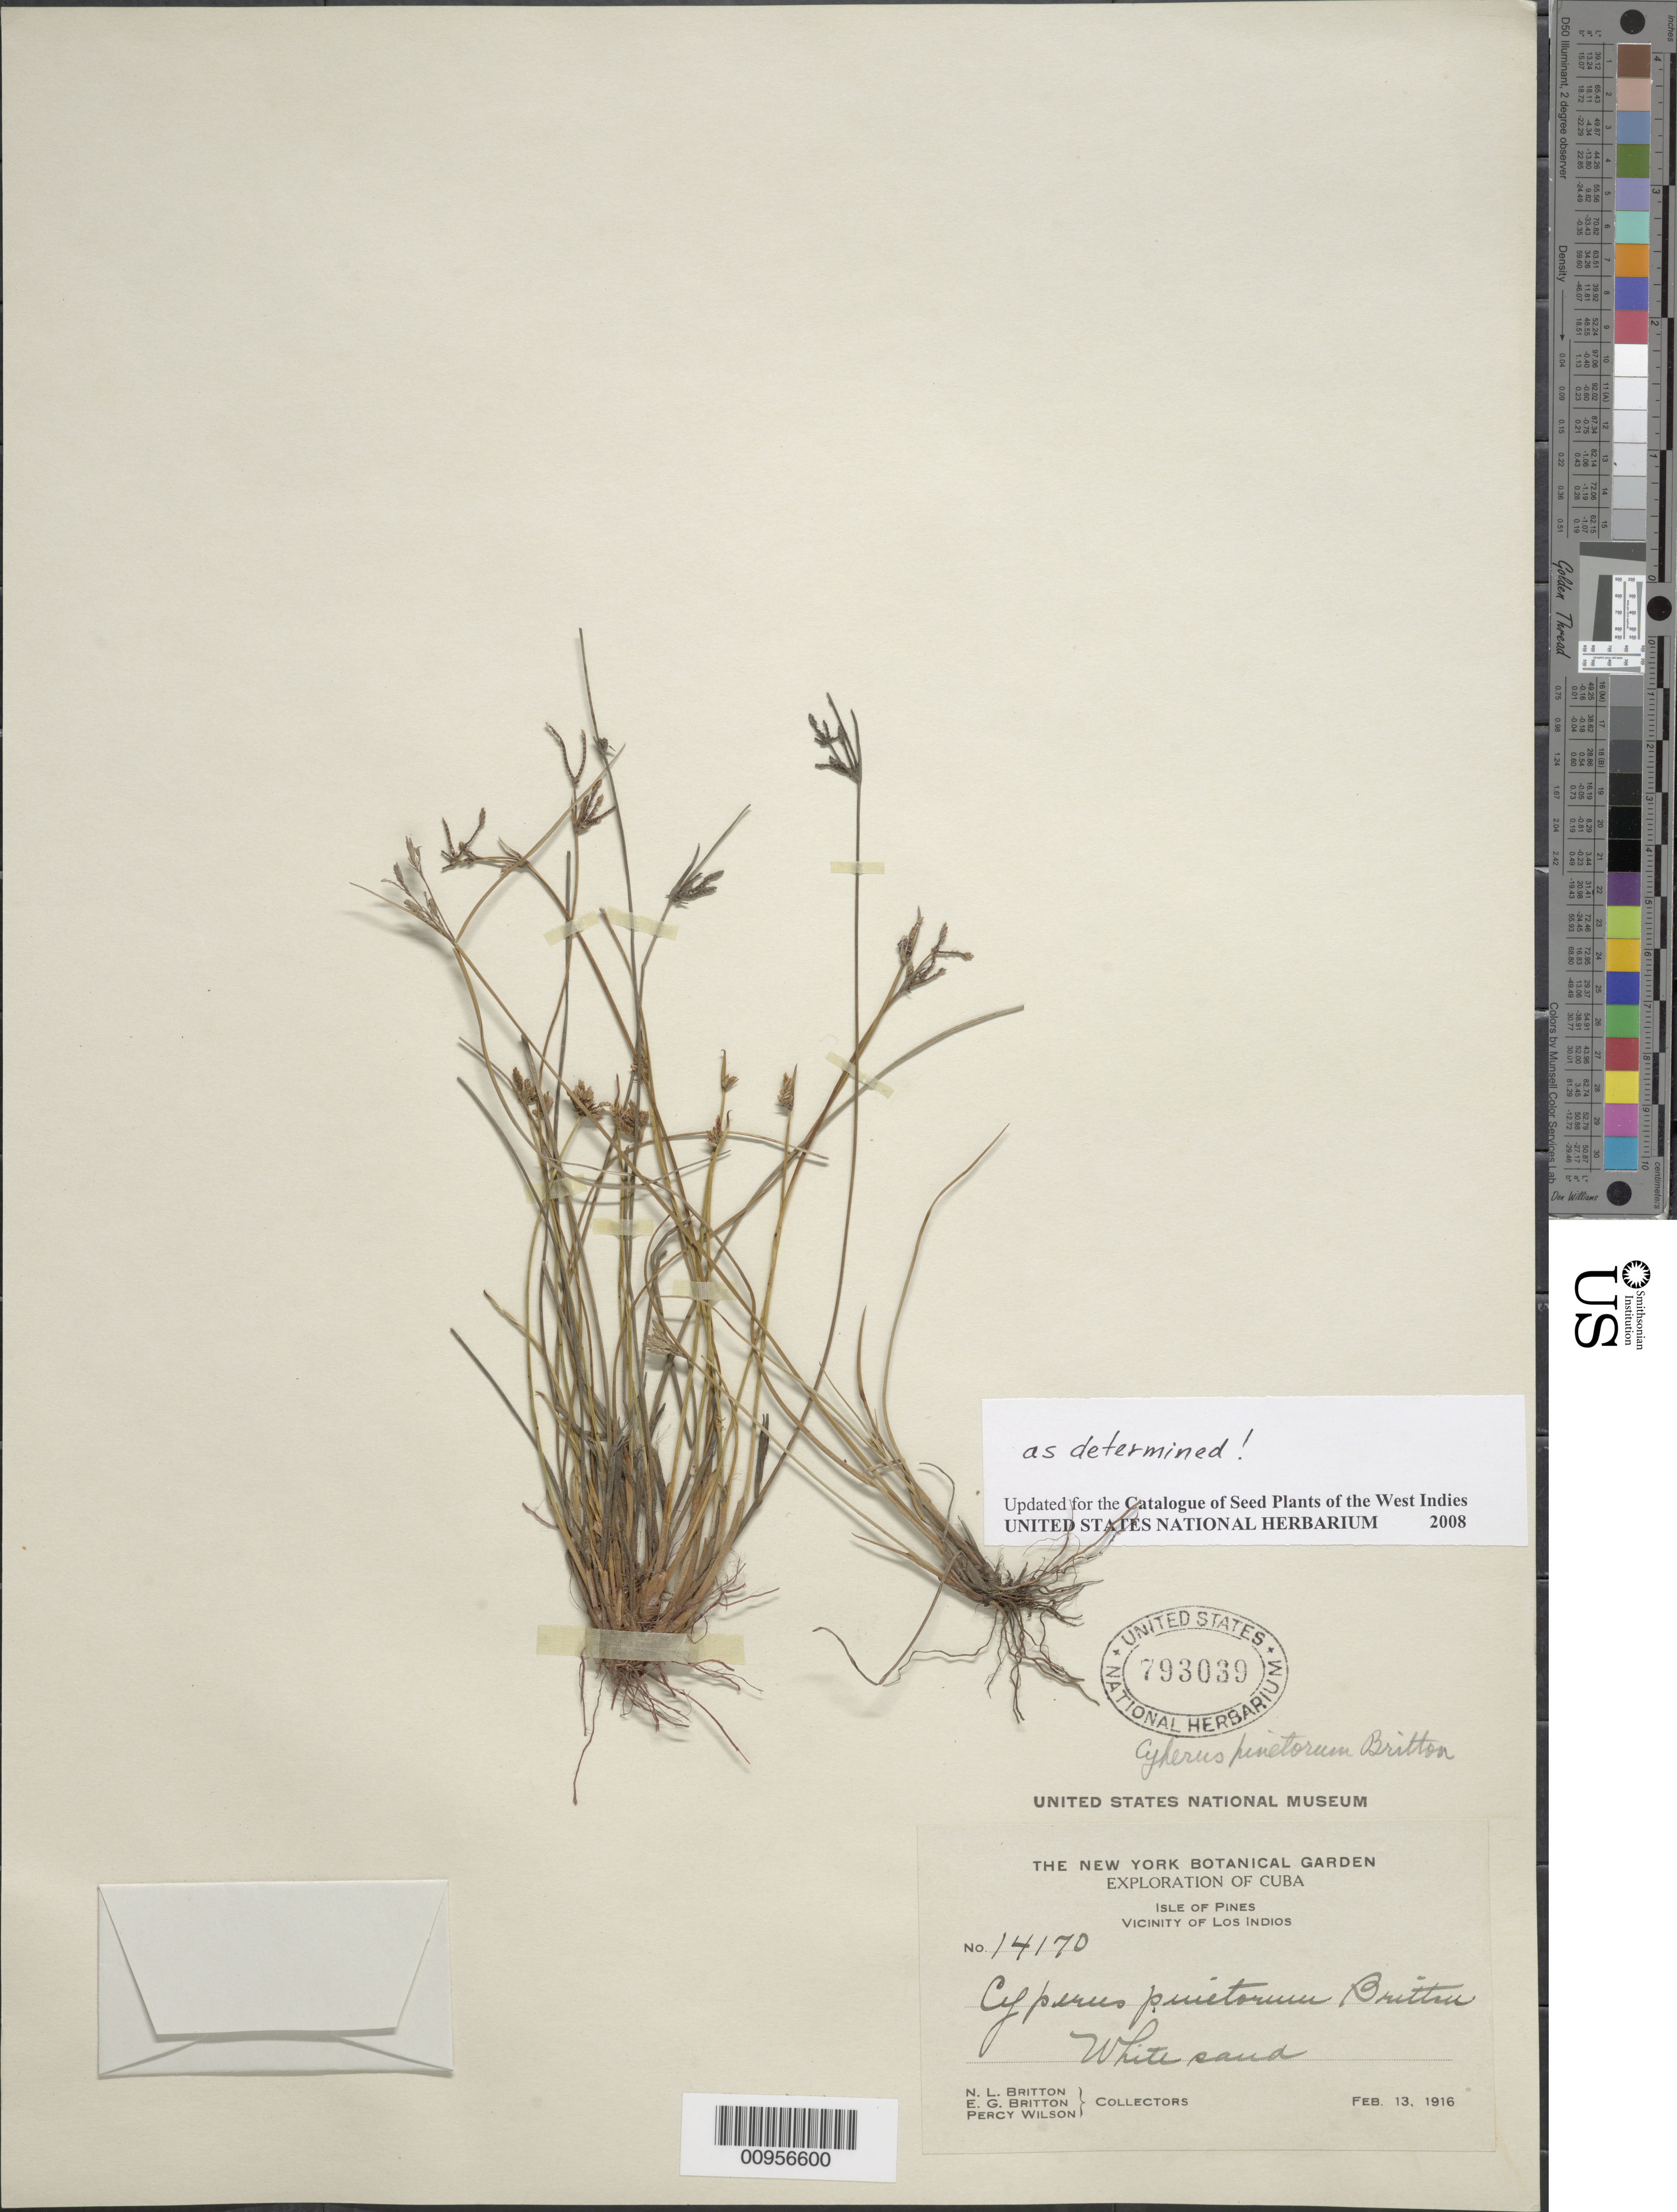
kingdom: Plantae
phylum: Tracheophyta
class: Liliopsida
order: Poales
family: Cyperaceae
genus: Cyperus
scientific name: Cyperus pinetorum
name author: Britton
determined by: Strong, M. T., (US), Smithsonian Institution - National Museum of Natural History (UNITED STATES)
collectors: N. Britton, E. G. Britton & P. Wilson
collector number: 14170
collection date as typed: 13 Feb 1916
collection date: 1916-02-13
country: Cuba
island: Isla de la Juventud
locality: Vicinity of Los Indios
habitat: White sand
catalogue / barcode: US 793039